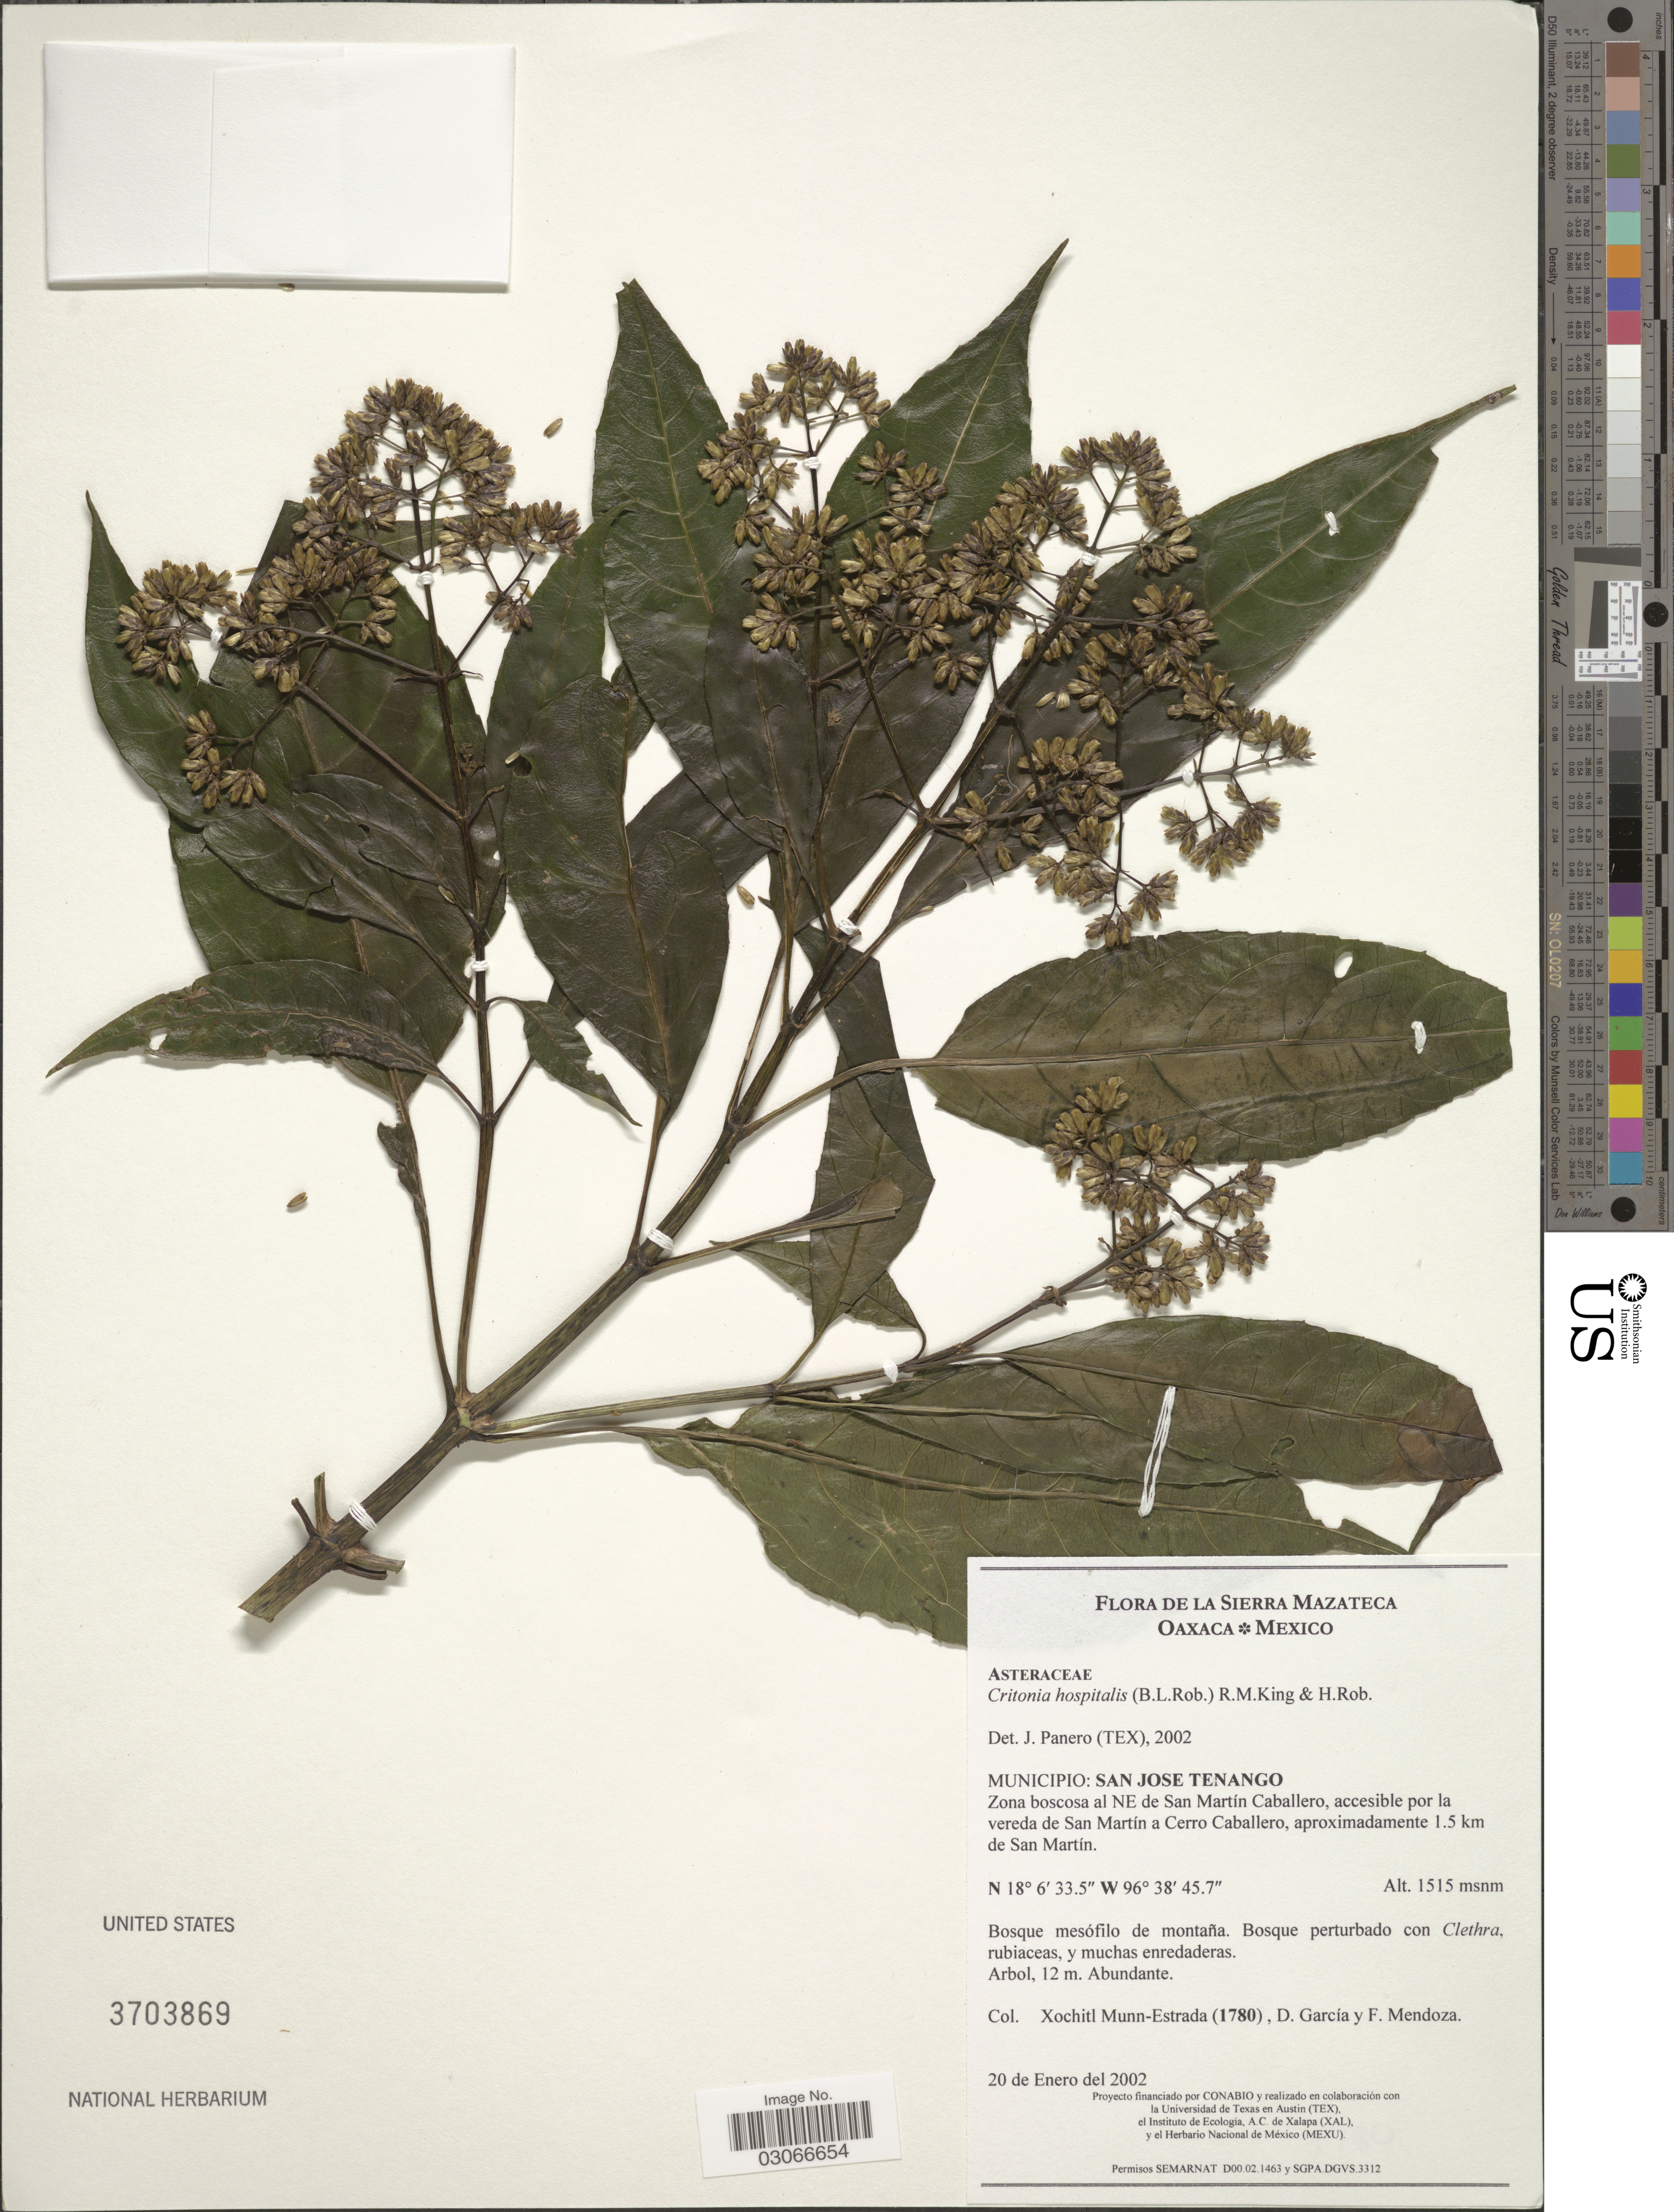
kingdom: Plantae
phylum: Tracheophyta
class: Magnoliopsida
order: Asterales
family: Asteraceae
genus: Critonia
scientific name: Critonia hospitalis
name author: (B.L. Rob.) R.M. King & H. Rob.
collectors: X. Munn-Estrada, D. García & F. Mendoza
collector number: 1780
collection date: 2002-01-20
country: Mexico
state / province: Oaxaca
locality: Municipio: San Jose Tenango. Zona boscosa al NE de San Martín Caballero, accesible por la vereda de San Martín a Cerro Caballero, aproximadamente 1.5 km de San Martín.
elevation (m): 1515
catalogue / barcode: US 3703869